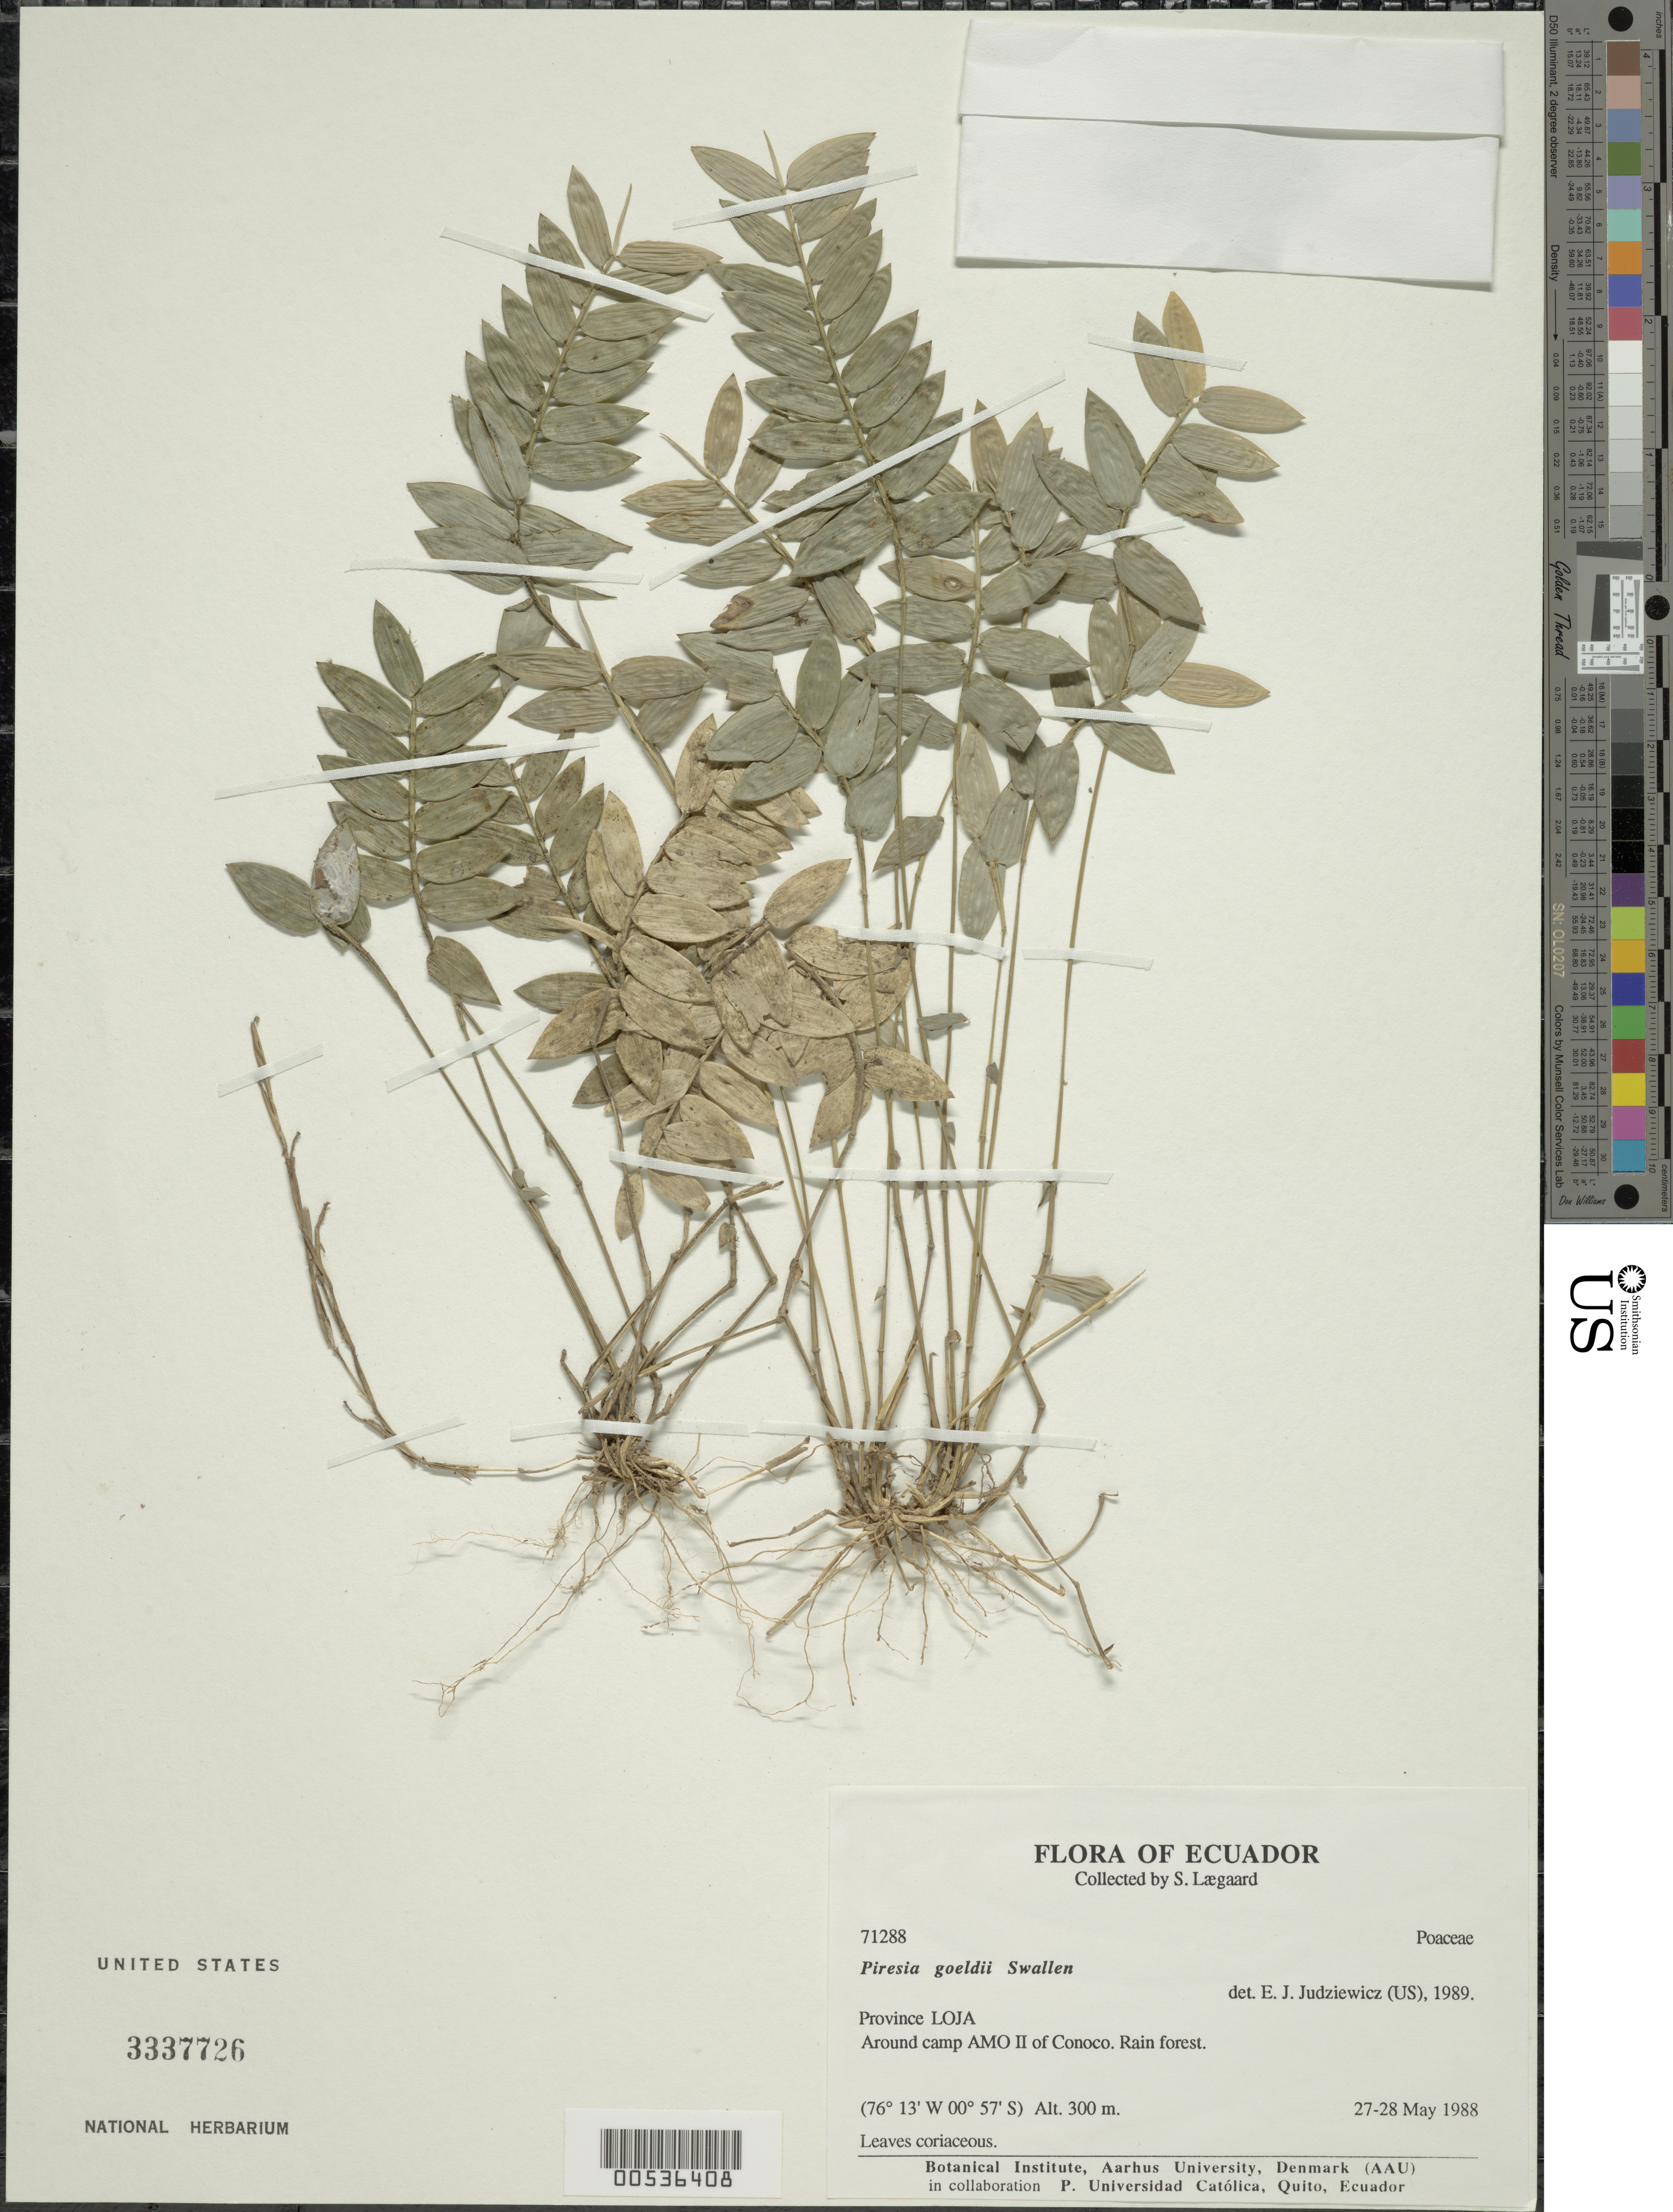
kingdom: Plantae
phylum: Tracheophyta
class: Liliopsida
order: Poales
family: Poaceae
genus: Piresia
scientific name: Piresia goeldii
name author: Swallen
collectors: S. Lægaard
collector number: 71288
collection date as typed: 27 May 1988 to 28 May 1988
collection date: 1988-05-27/1988-05-28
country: Ecuador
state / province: Loja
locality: Around Camp Amo II of Conoco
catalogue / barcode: US 3337726